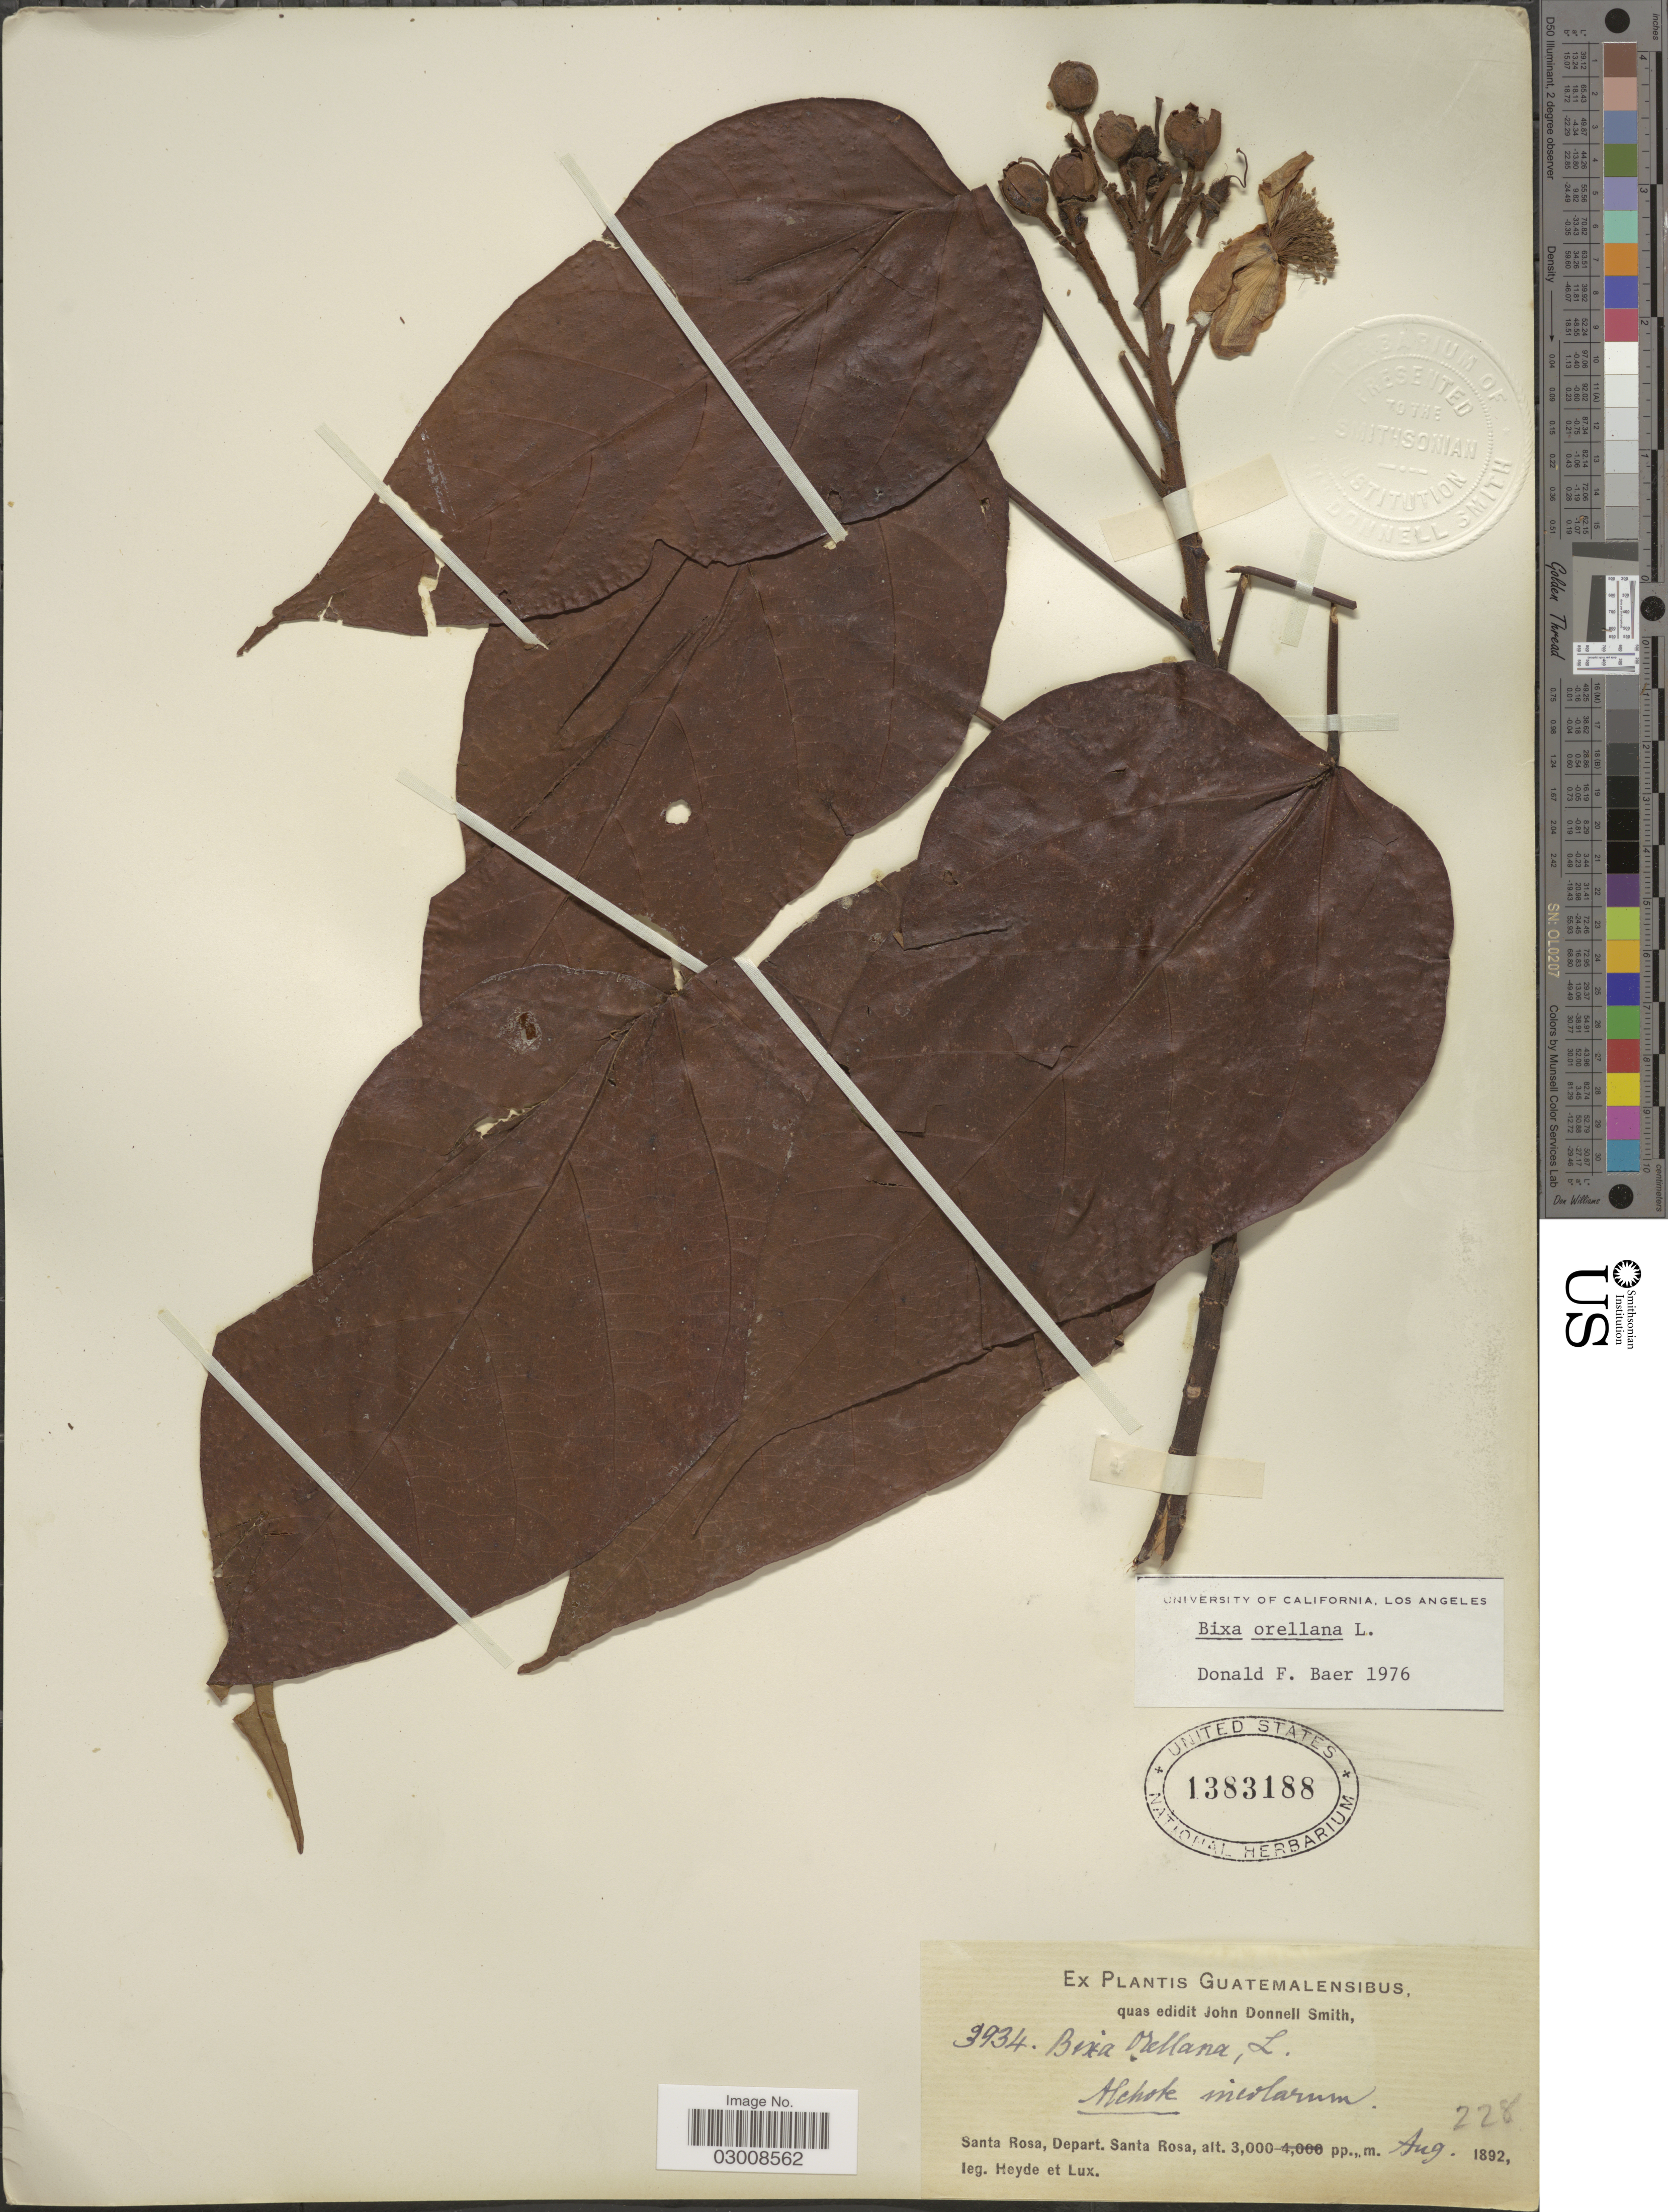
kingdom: Plantae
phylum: Tracheophyta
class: Magnoliopsida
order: Malvales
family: Bixaceae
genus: Bixa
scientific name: Bixa orellana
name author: L.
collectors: Heyde & Lux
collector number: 3934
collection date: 1892-02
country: Guatemala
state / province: Santa Rosa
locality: Depart. Santa Rosa.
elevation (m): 3000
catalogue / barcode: US 1383188